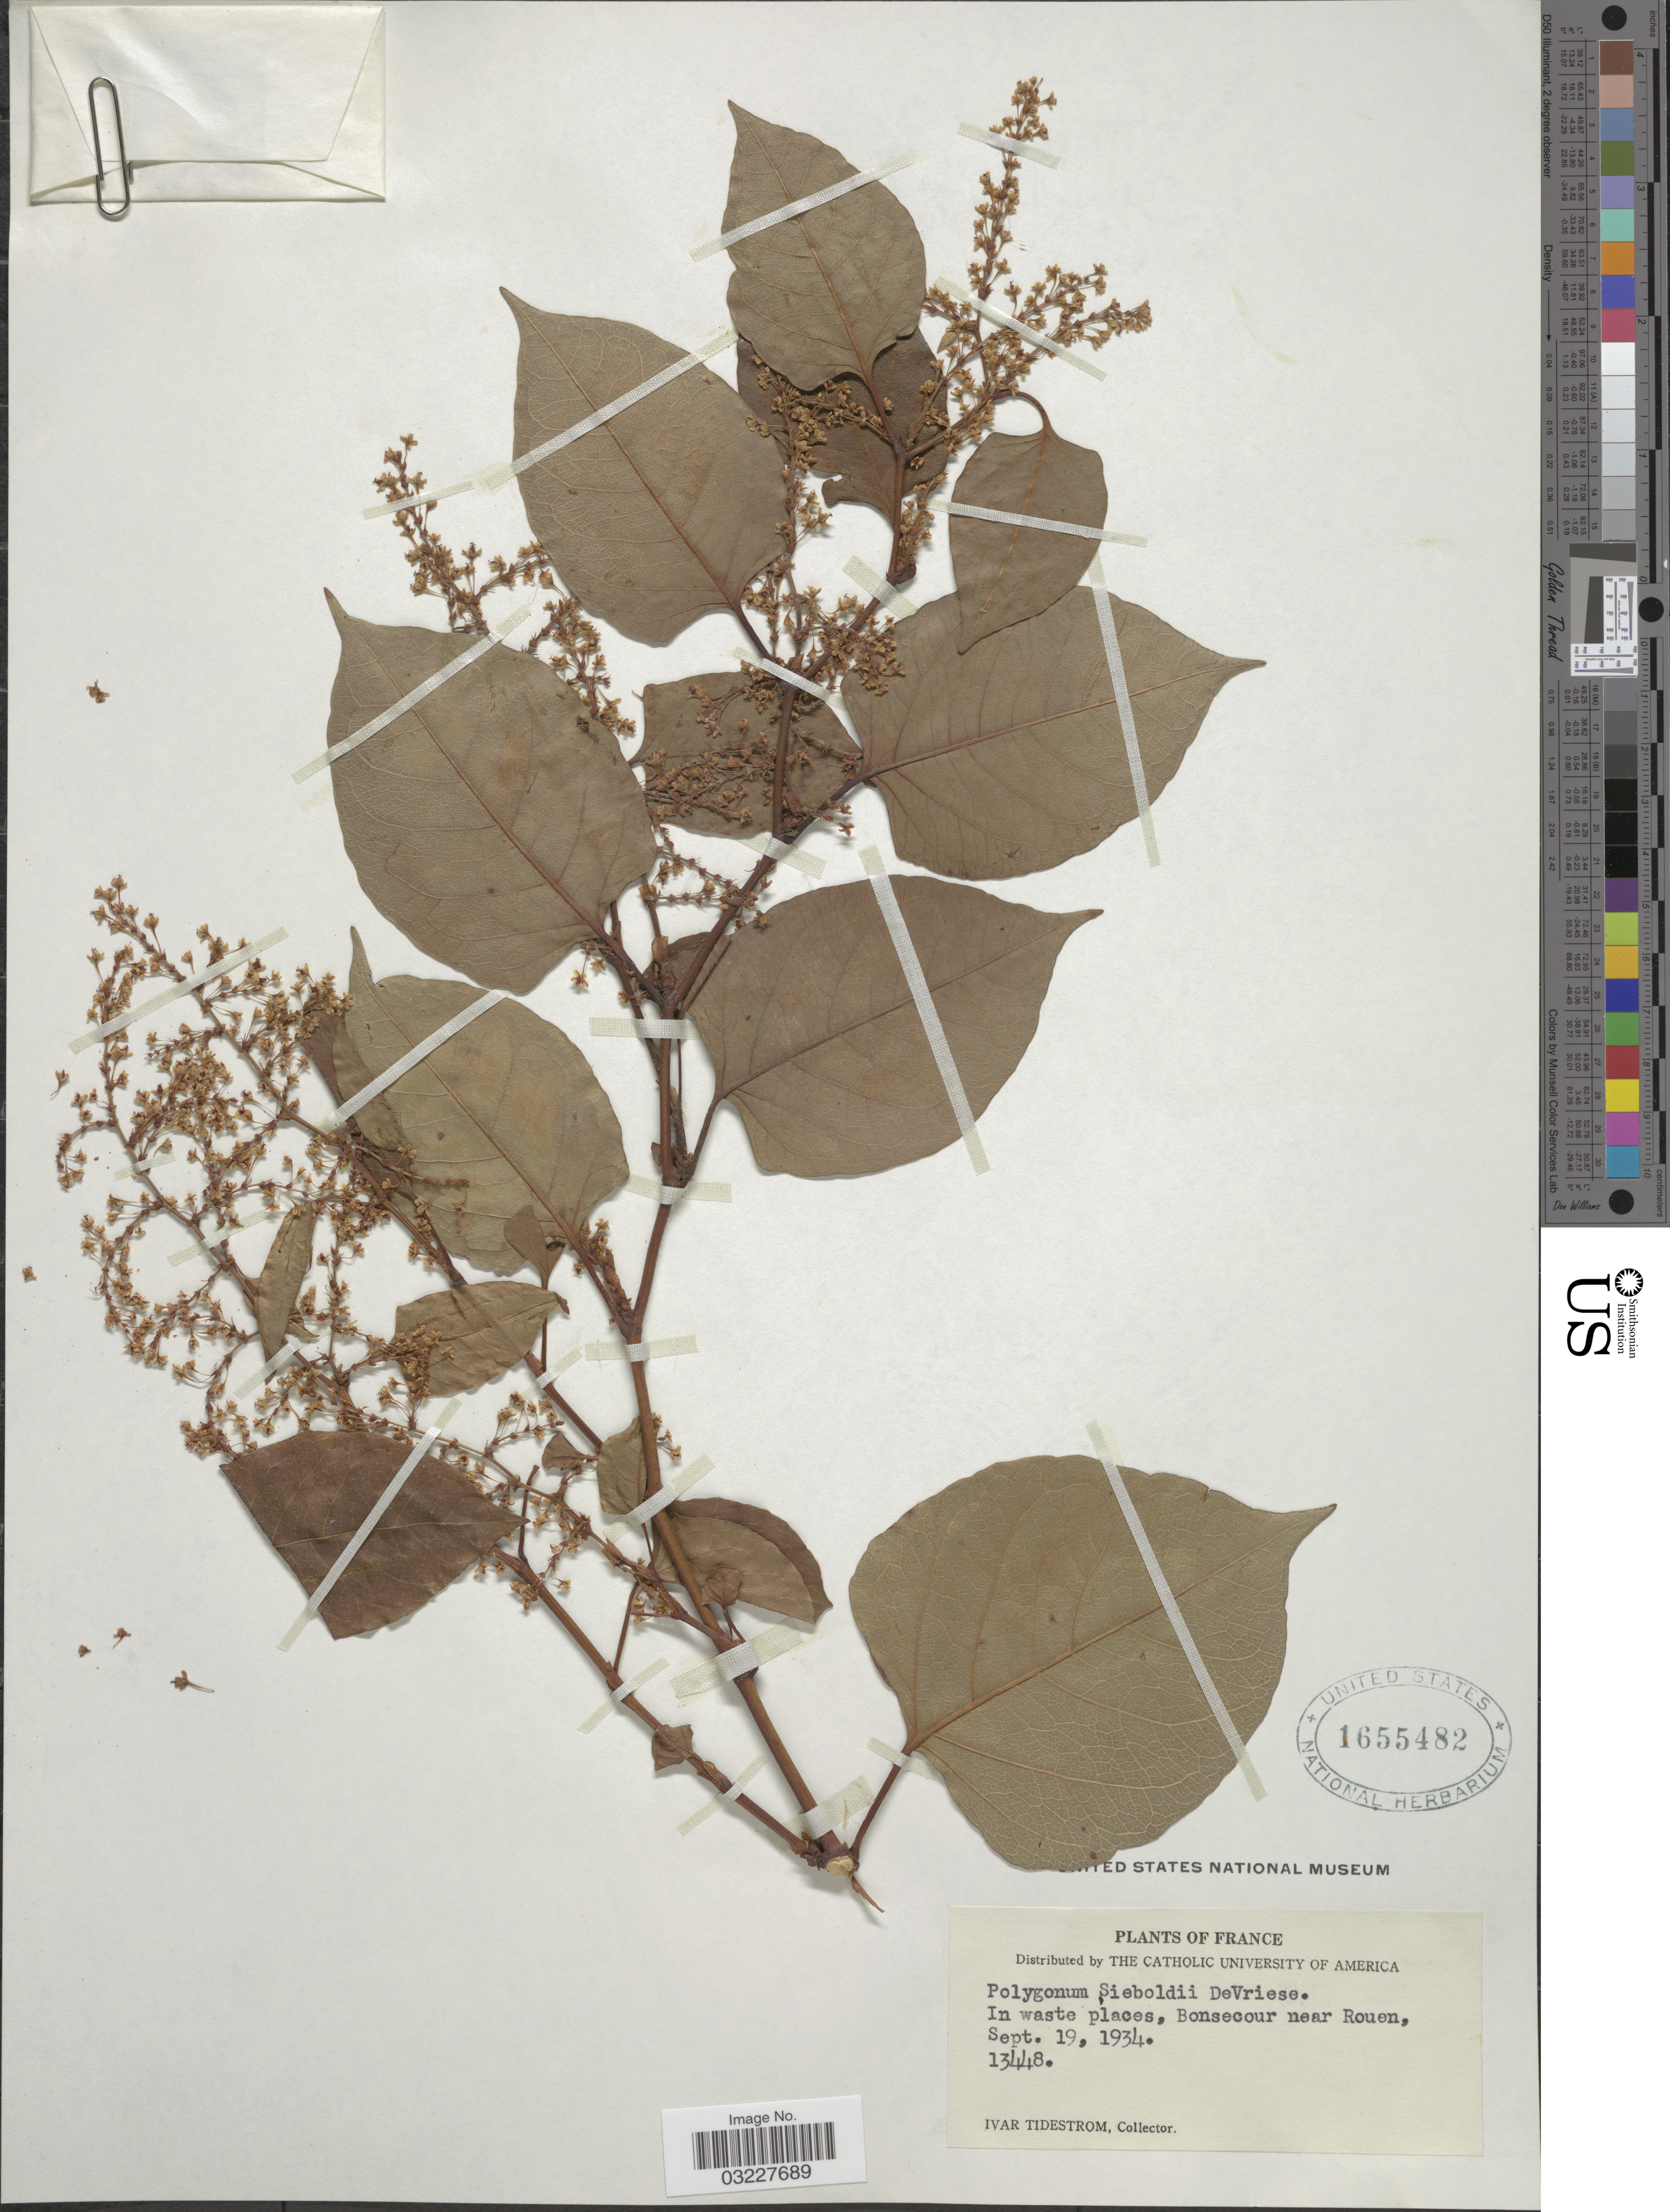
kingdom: Plantae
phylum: Tracheophyta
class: Magnoliopsida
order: Caryophyllales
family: Polygonaceae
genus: Polygonum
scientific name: Polygonum sieboldii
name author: Meisn.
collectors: I. F. Tidestrom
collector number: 13448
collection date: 1934-09-19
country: France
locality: Bonsecour near Rouen.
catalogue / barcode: US 1655482